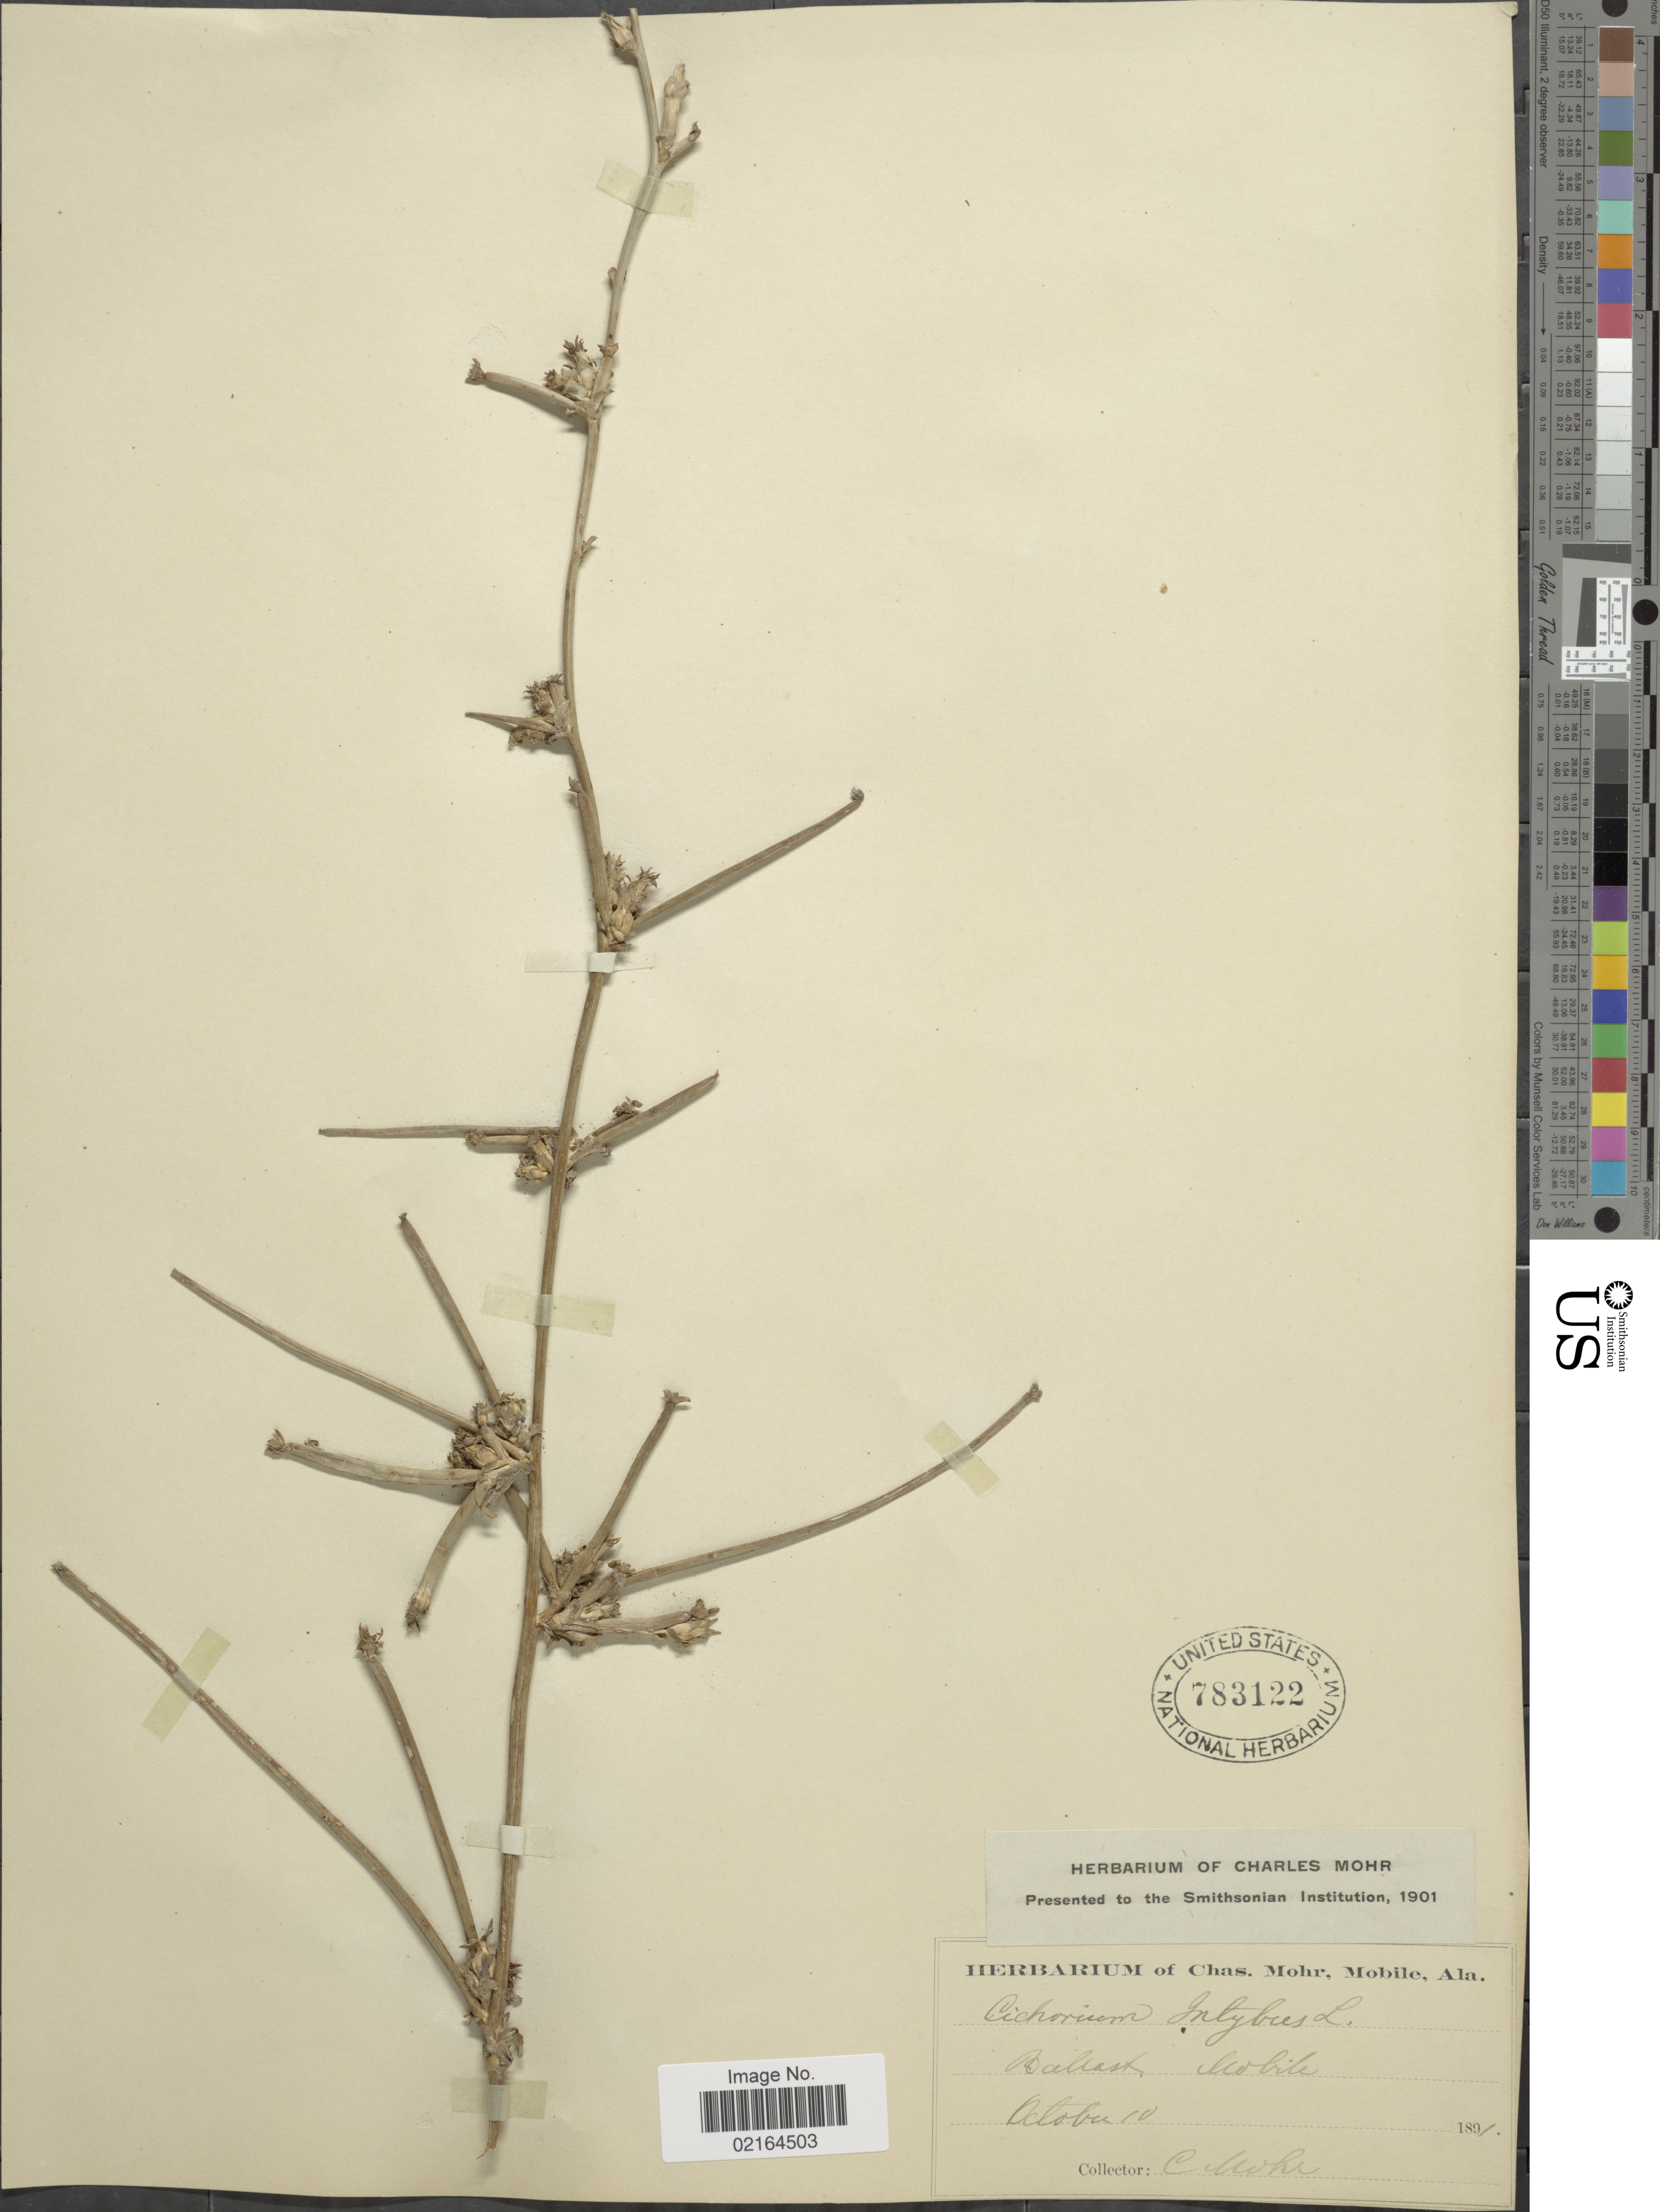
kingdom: Plantae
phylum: Tracheophyta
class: Magnoliopsida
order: Asterales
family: Asteraceae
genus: Cichorium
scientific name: Cichorium intybus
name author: L.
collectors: C. T. Mohr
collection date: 1891-10-10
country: United States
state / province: Alabama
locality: Ballast, Mobile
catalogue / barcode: US 783122